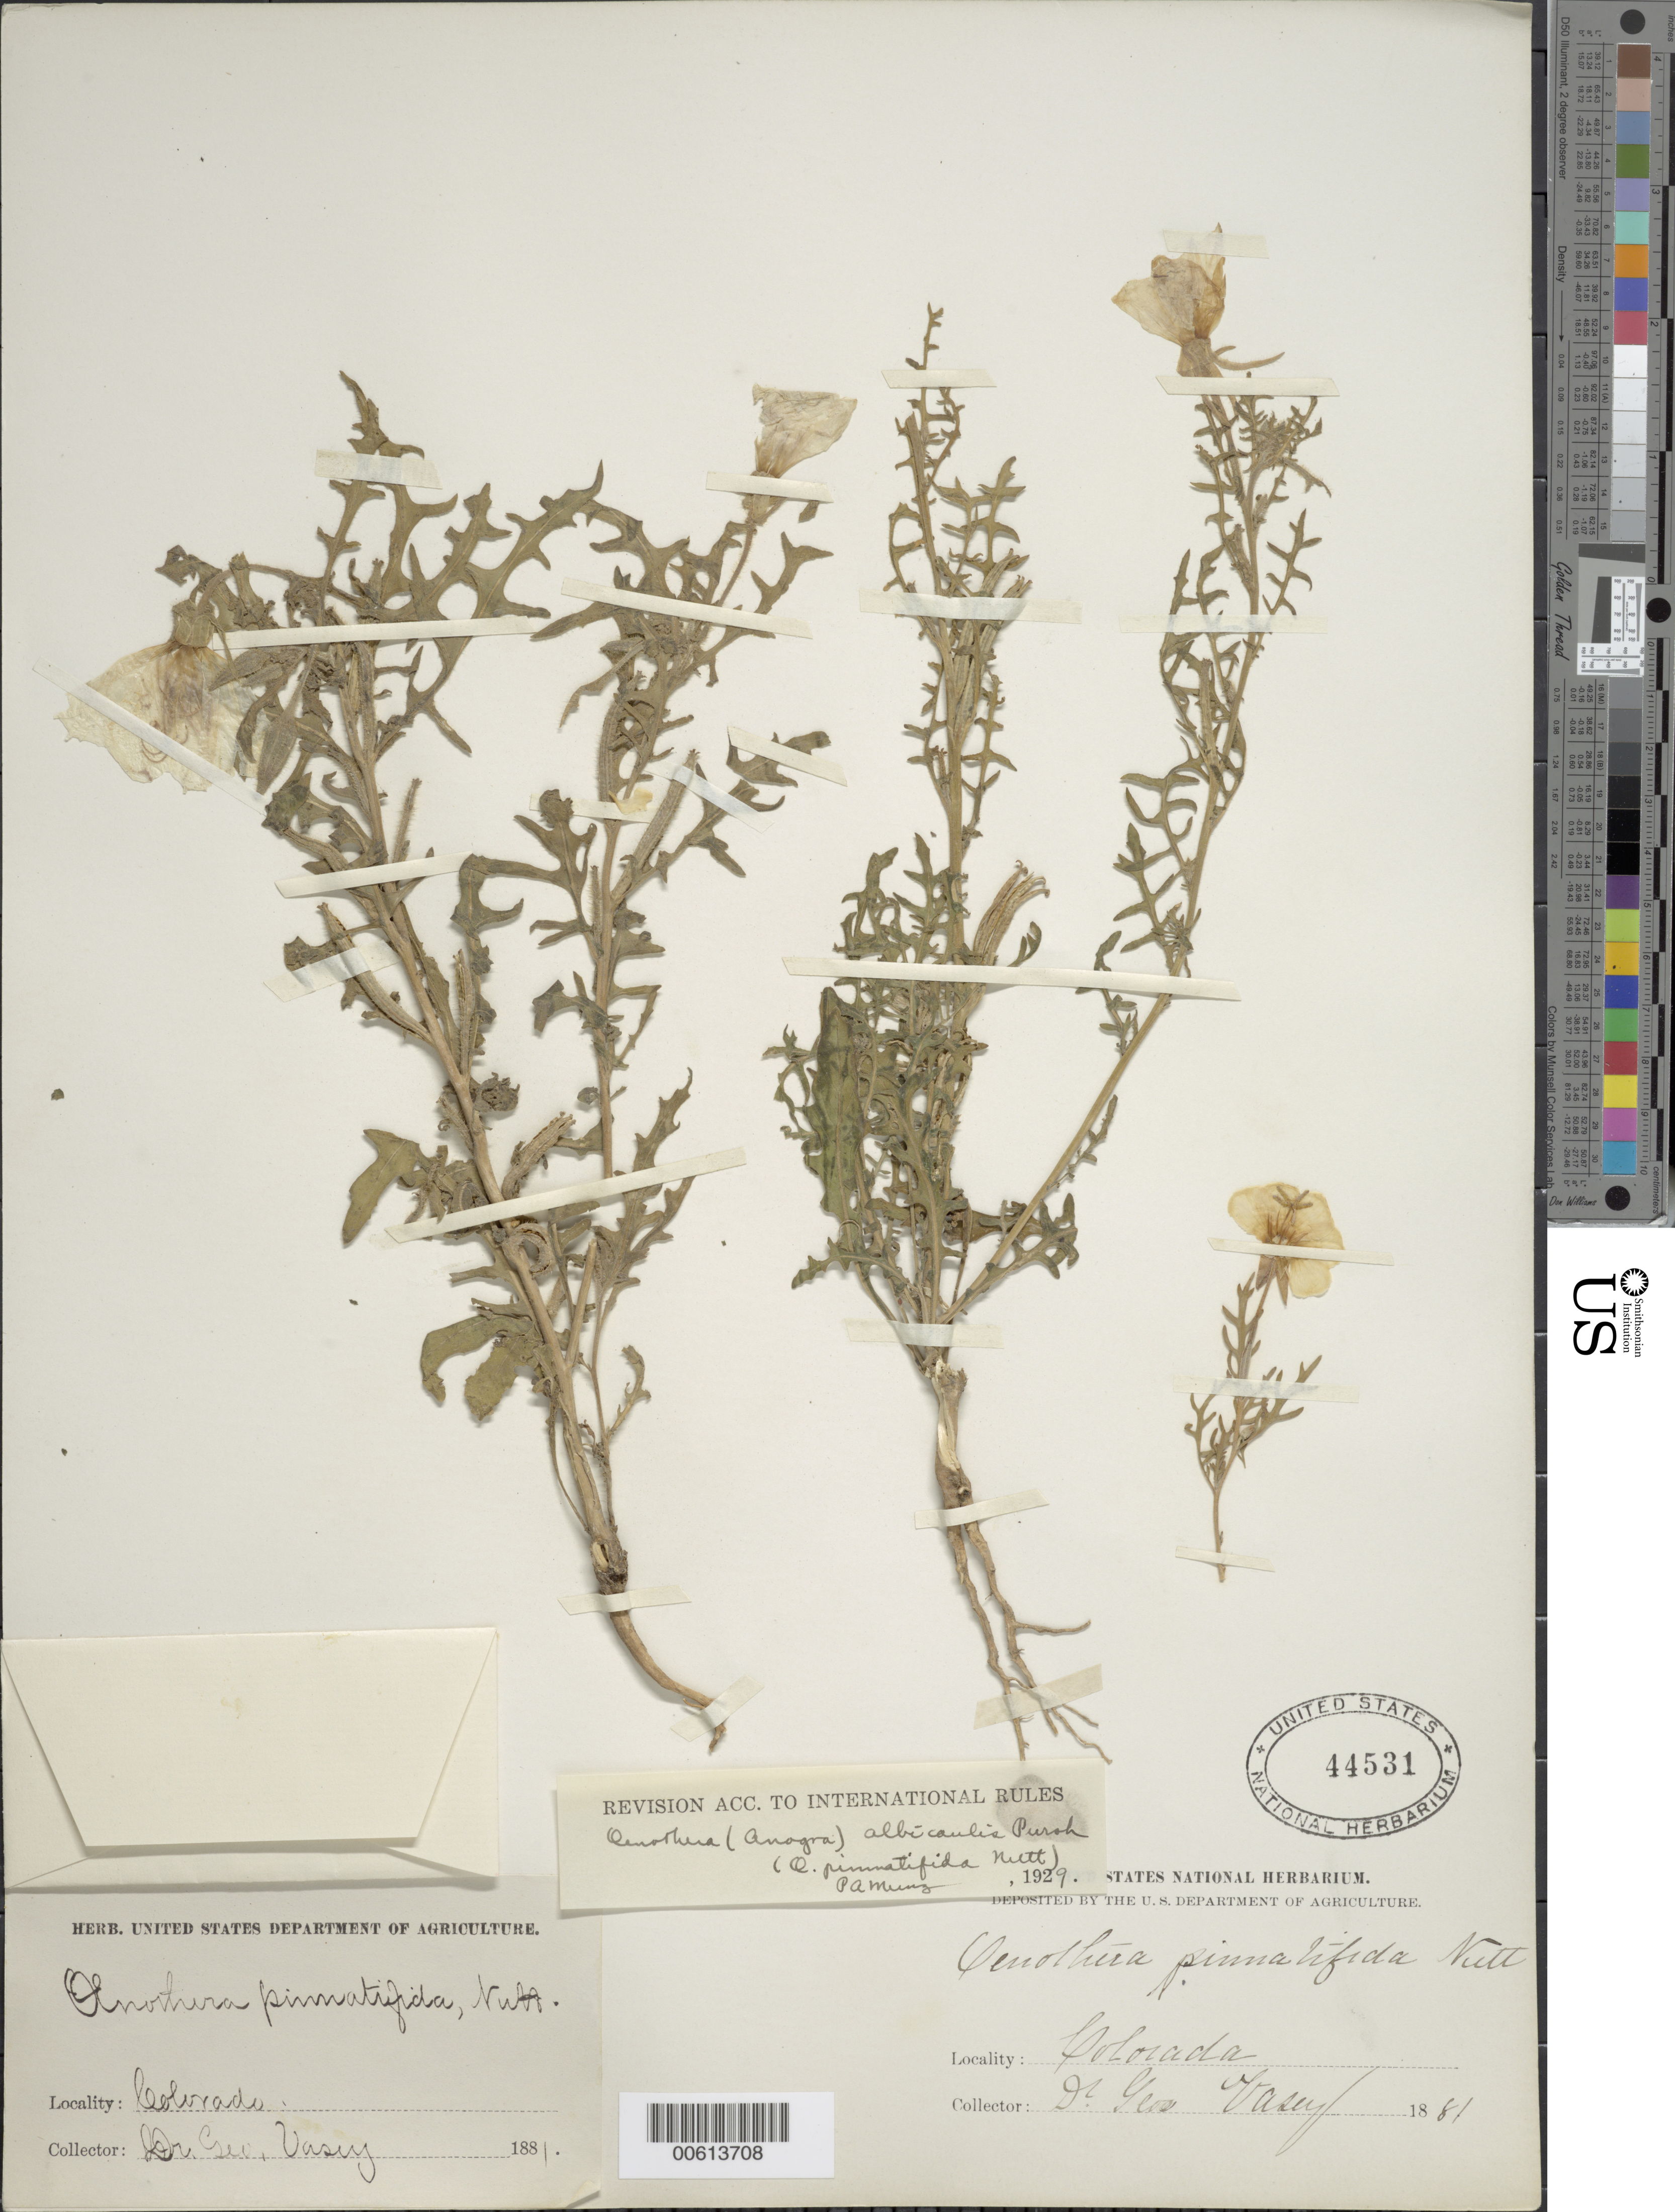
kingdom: Plantae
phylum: Tracheophyta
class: Magnoliopsida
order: Myrtales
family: Onagraceae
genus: Oenothera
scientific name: Oenothera albicaulis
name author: Pursh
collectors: G. Vasey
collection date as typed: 1881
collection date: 1881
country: United States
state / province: Colorado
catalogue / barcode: US 44531